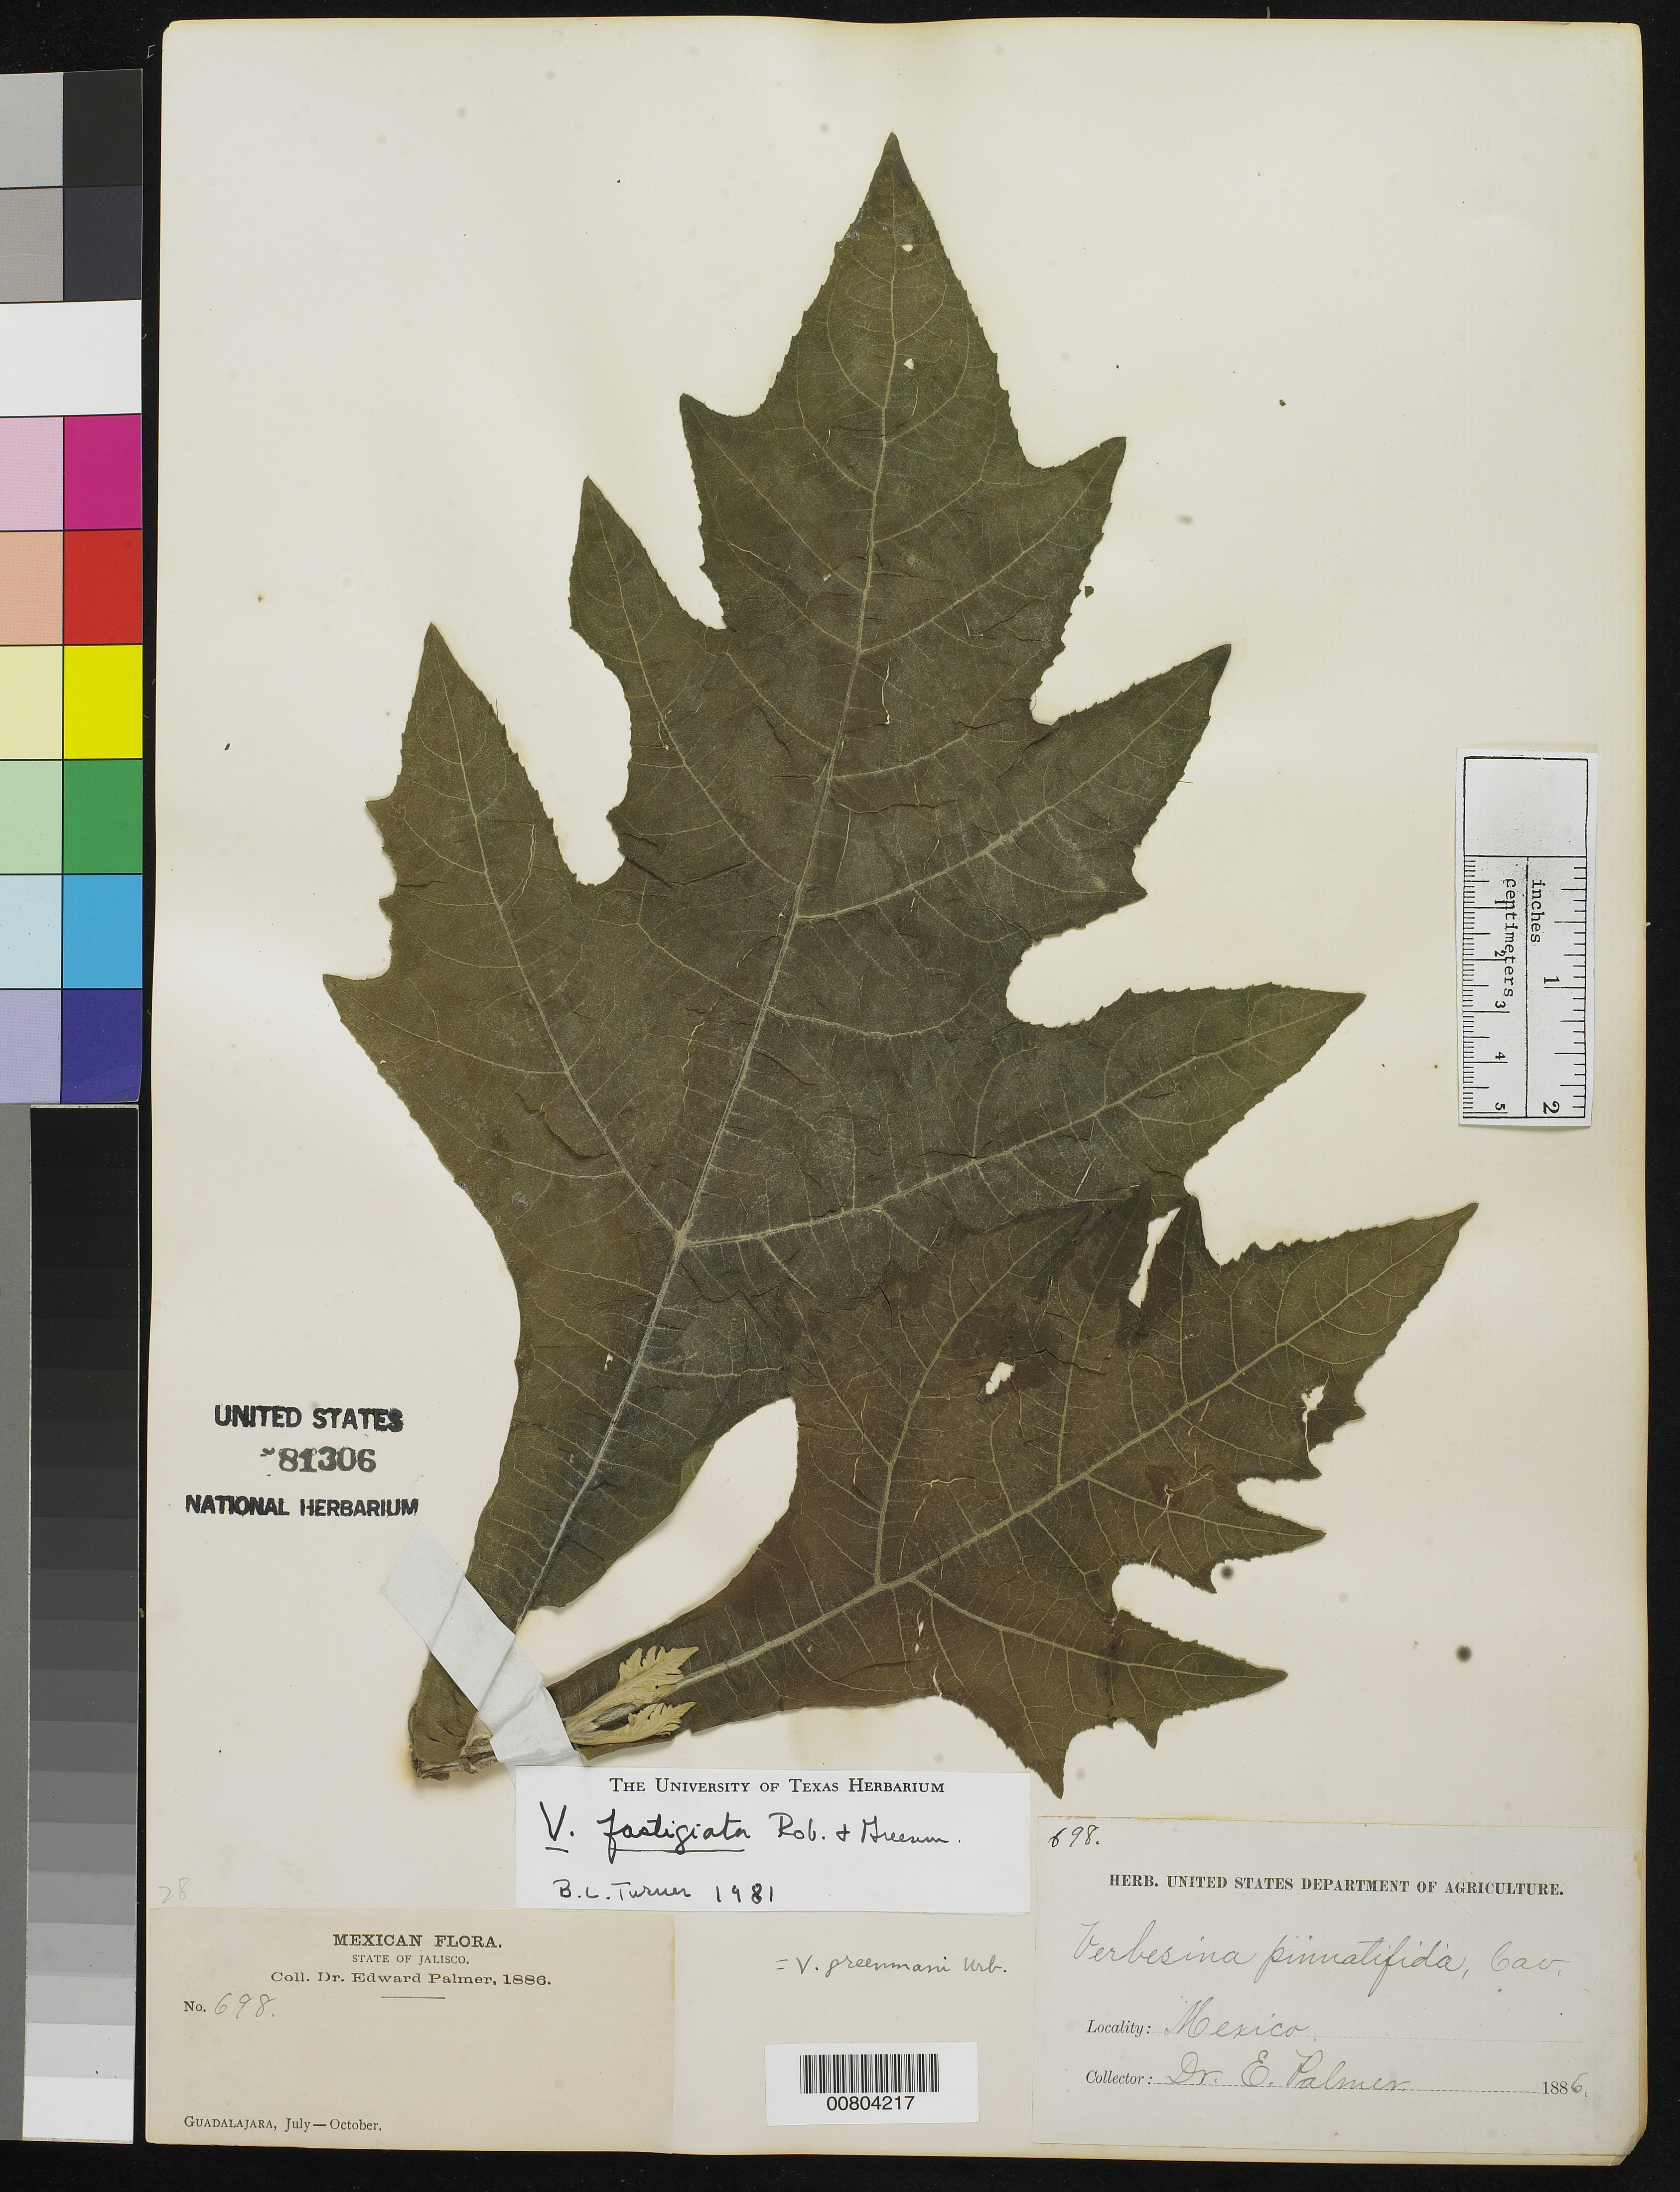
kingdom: Plantae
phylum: Tracheophyta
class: Magnoliopsida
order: Asterales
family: Asteraceae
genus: Verbesina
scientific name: Verbesina fastigiata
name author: B.L. Rob. & Greenm.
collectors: E. Palmer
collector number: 698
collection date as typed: Jul 1886 to -- Oct 1886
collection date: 1886-07/1886-10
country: Mexico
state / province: Jalisco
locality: Guadalajara, Jalisco.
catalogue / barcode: US 81306